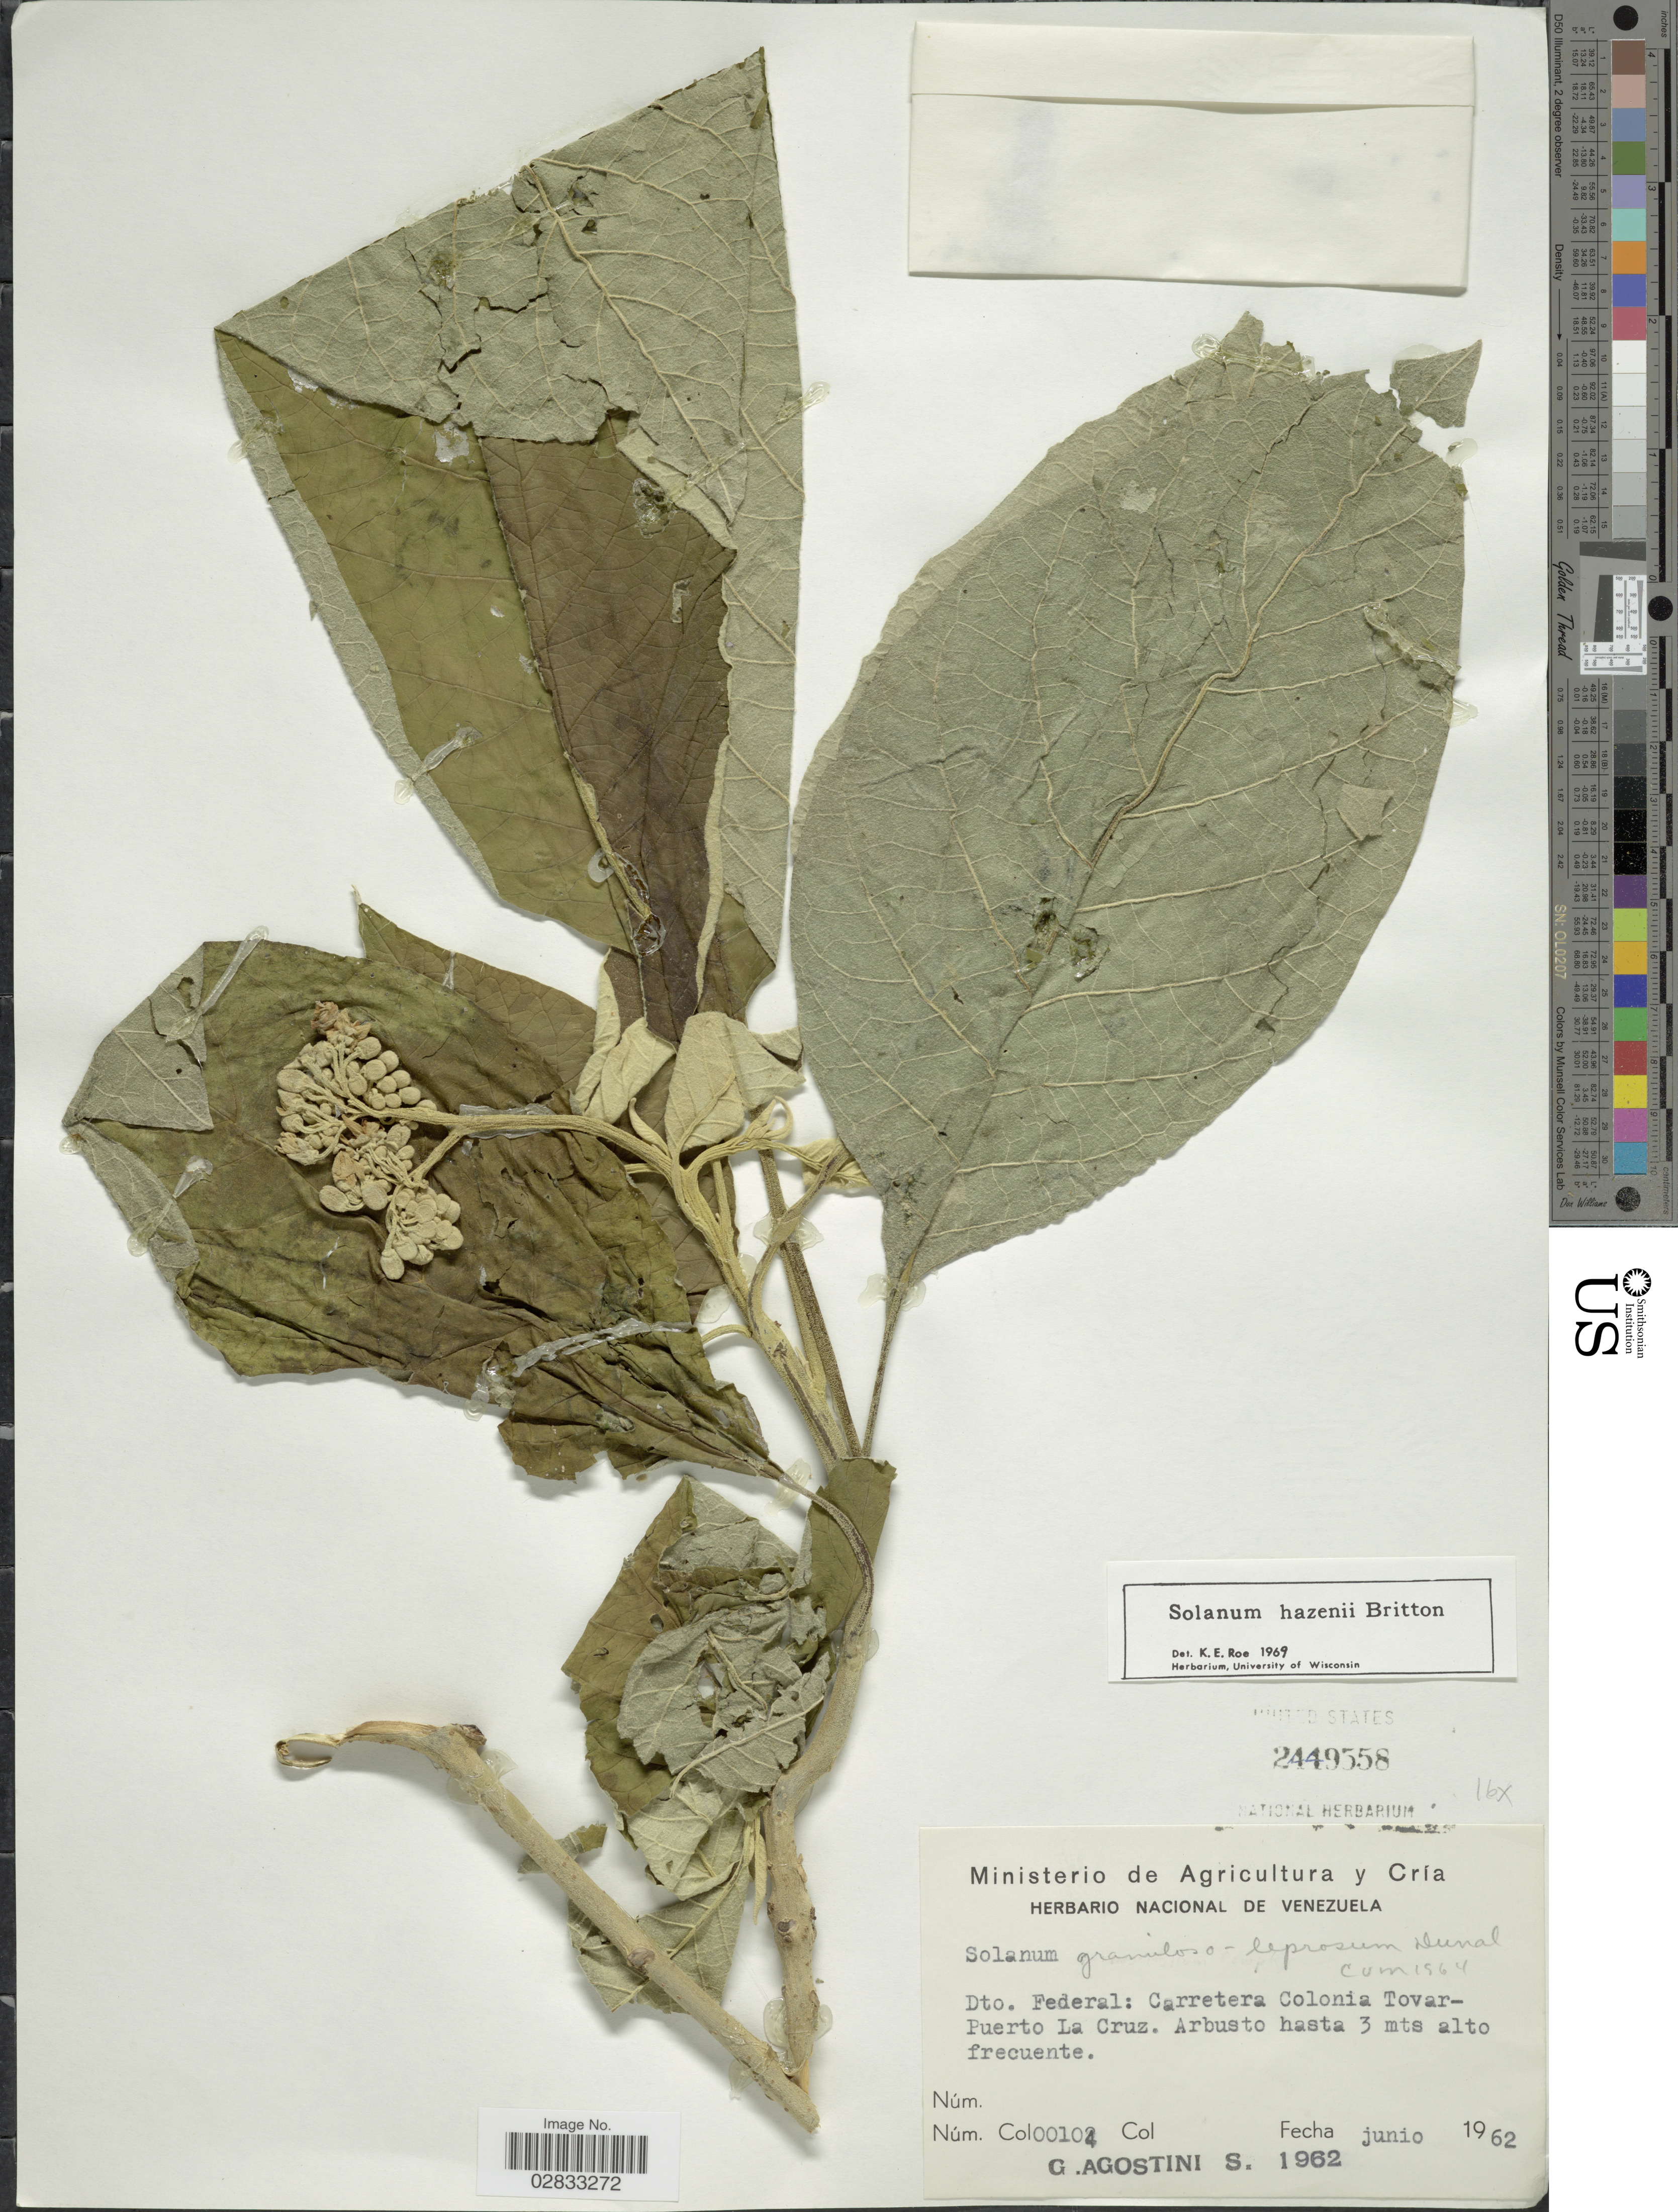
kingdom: Plantae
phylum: Tracheophyta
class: Magnoliopsida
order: Solanales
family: Solanaceae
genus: Solanum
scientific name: Solanum hazenii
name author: Britton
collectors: A. Agostini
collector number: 00104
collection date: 1962-06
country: Venezuela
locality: Dto. Federal: Carretera Colonia Tovar-Puerto La Cruz.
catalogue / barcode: US 2449558